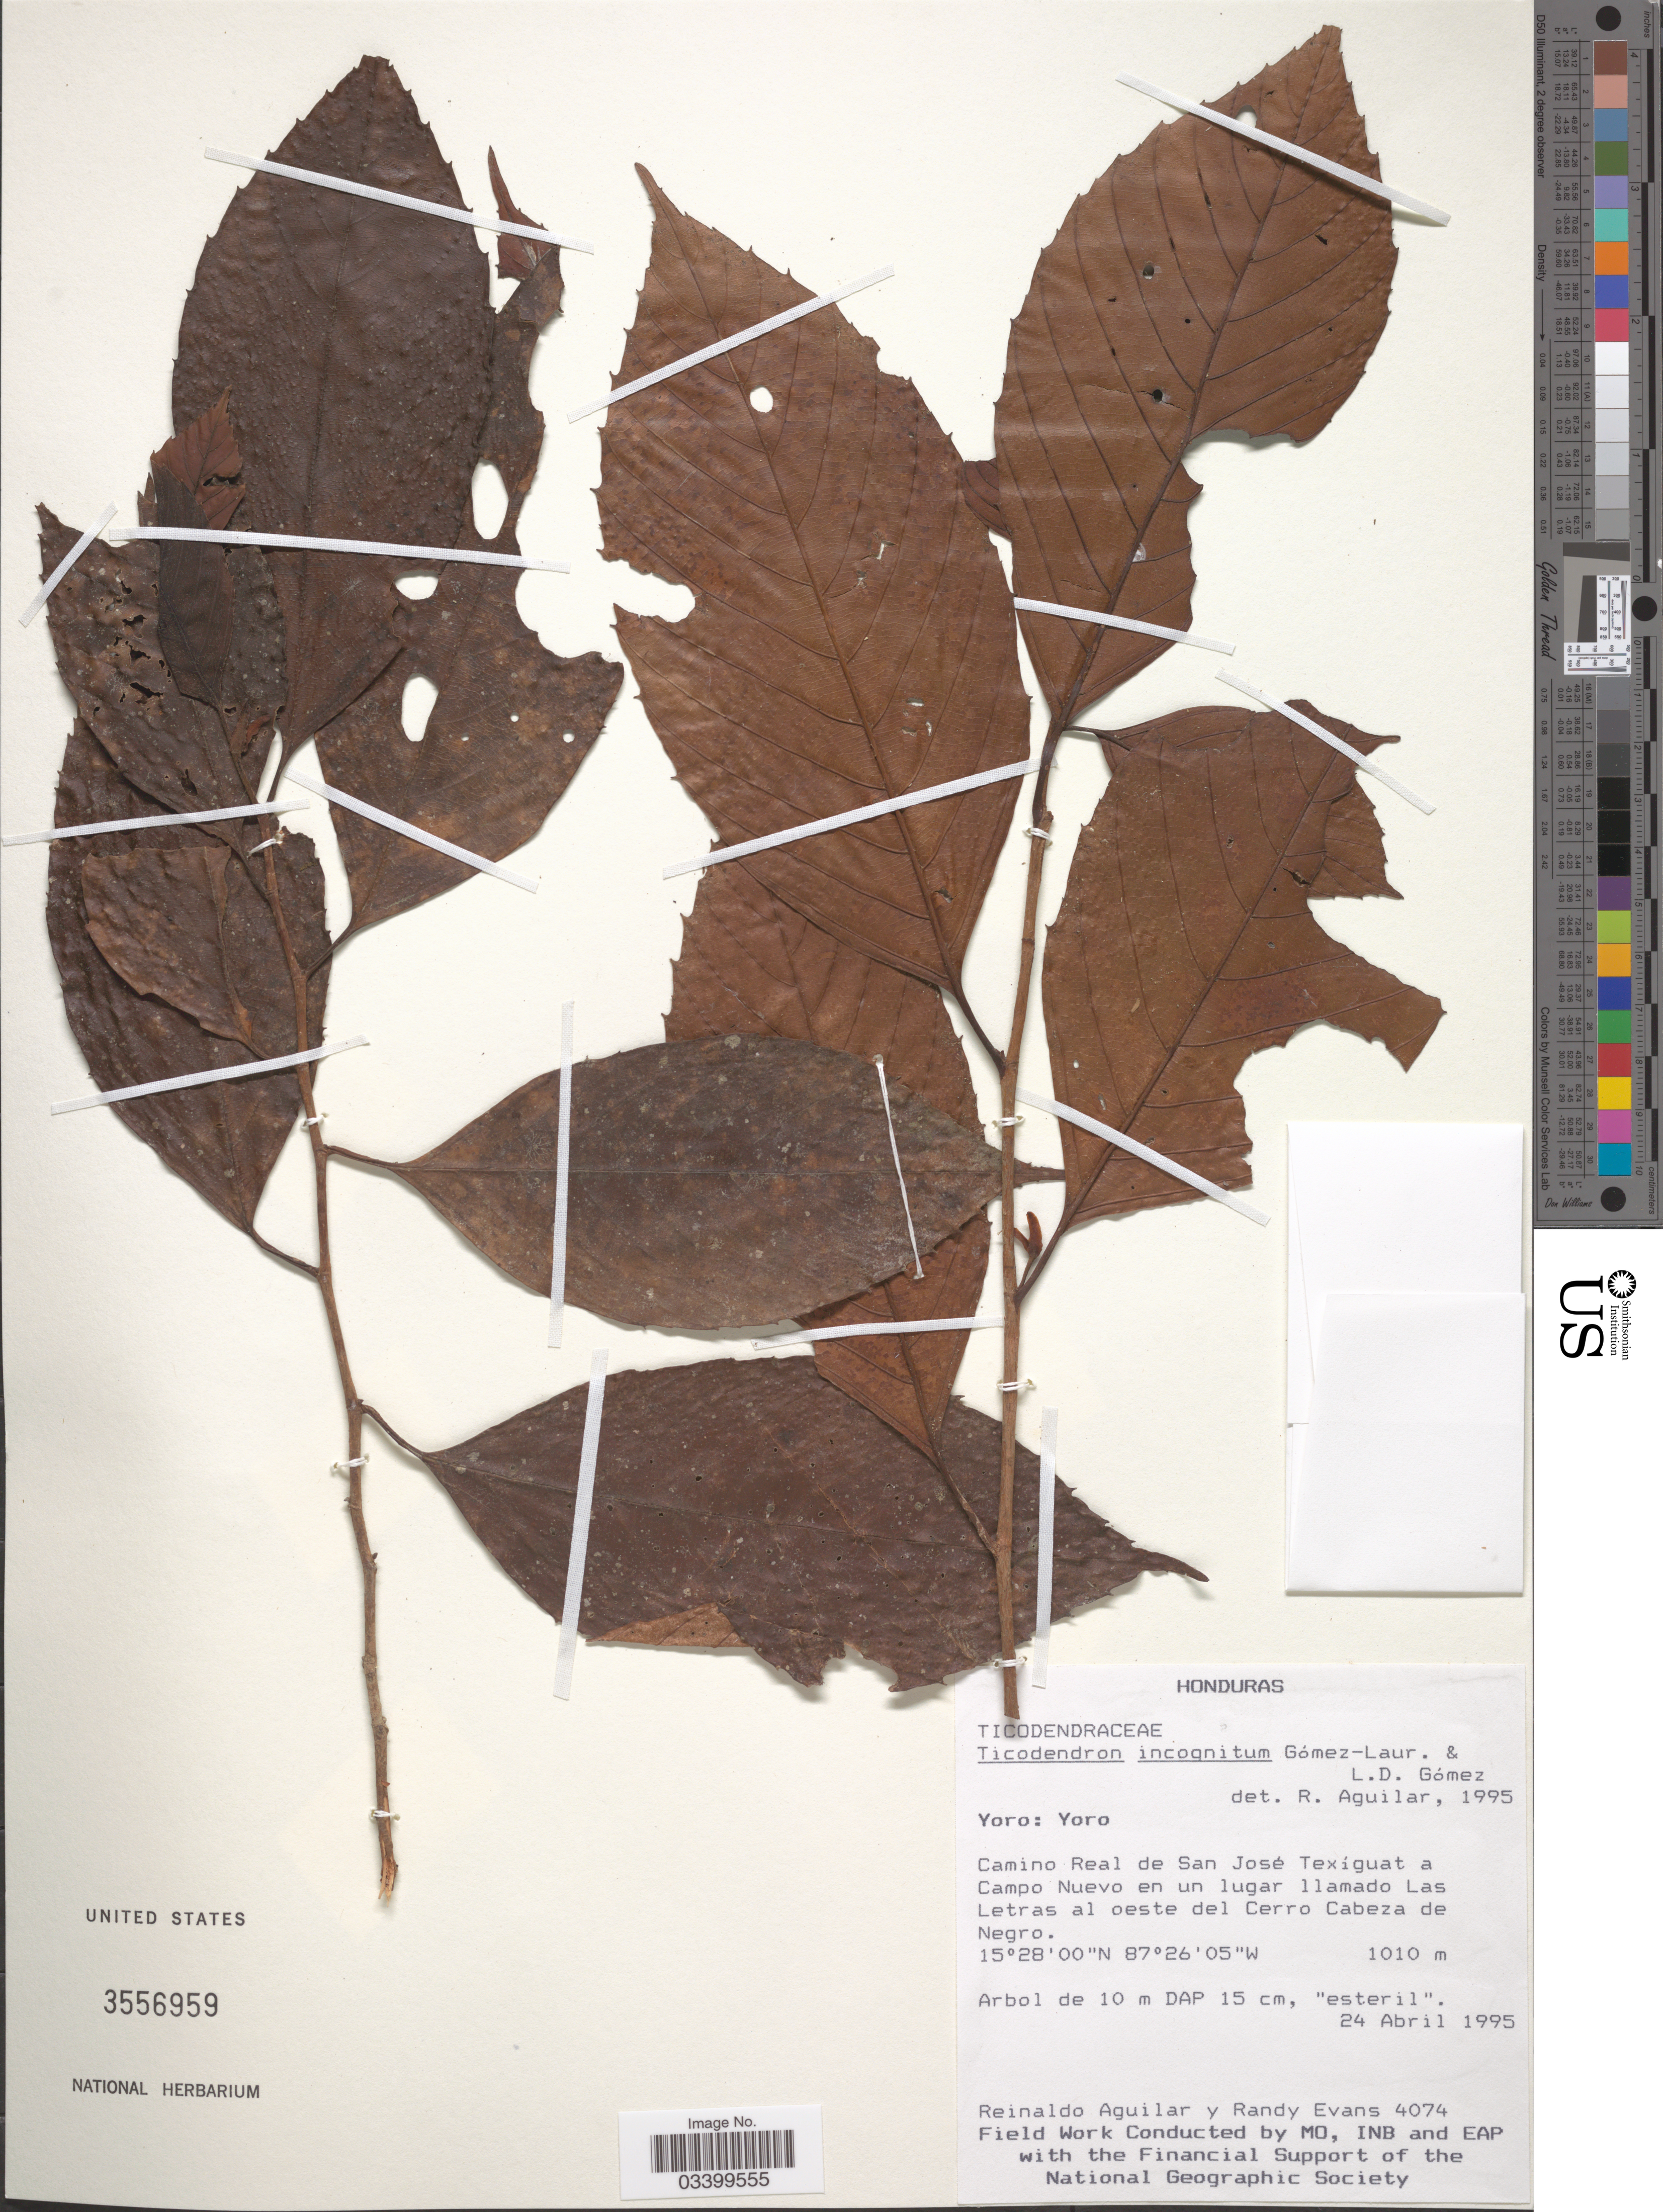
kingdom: Plantae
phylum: Tracheophyta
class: Magnoliopsida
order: Fagales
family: Ticodendraceae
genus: Ticodendron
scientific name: Ticodendron incognitum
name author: Gómez-Laur. & L.D. Gómez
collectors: R. Aguilar & R. Evans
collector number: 4074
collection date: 1995-04-24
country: Honduras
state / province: Yoro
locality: Yoro. Camino Real de San José Texíguat a Campo Nuevo en un lugar llamado Las Letras al oeste del Cerro Cabeza de Negro.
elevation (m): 1010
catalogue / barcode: US 3556959